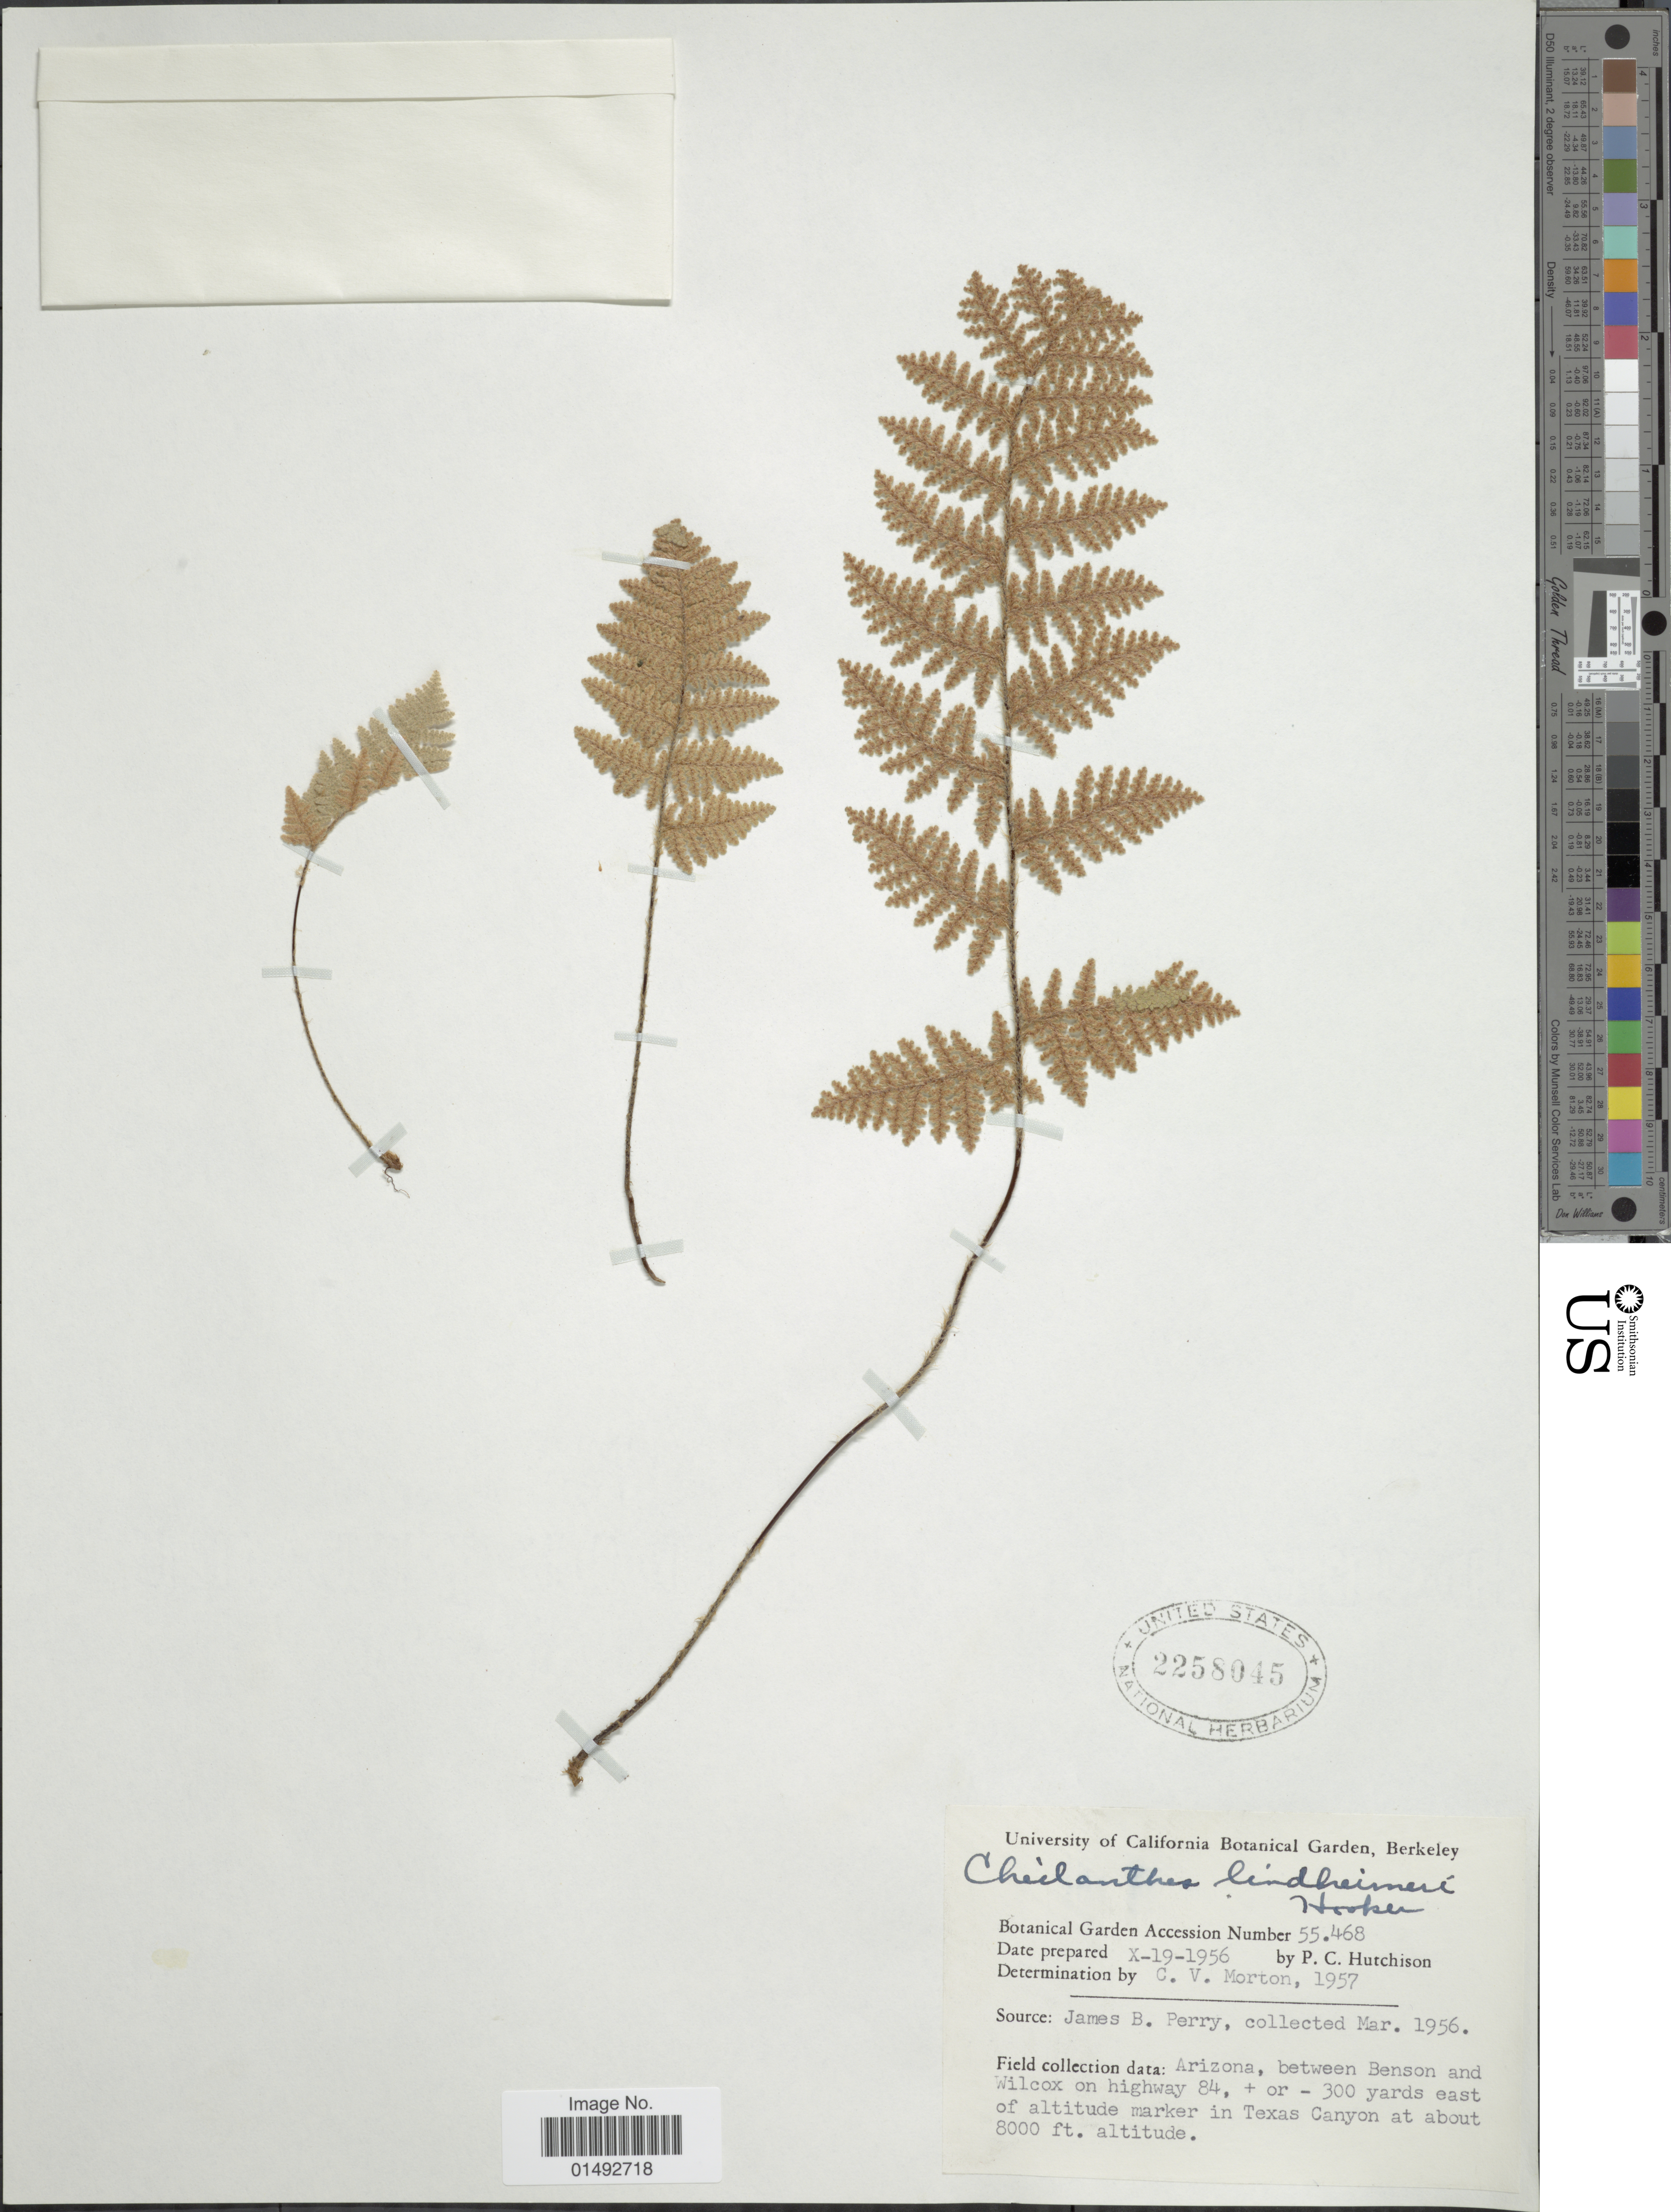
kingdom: Plantae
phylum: Tracheophyta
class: Polypodiopsida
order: Polypodiales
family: Pteridaceae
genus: Myriopteris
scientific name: Myriopteris lindheimeri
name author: (Hook.) J. Sm.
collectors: P. C. Hutchison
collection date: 1956-10-19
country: United States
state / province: California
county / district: Alameda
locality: University of California Botanical Garden, Berkeley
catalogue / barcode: US 2258045